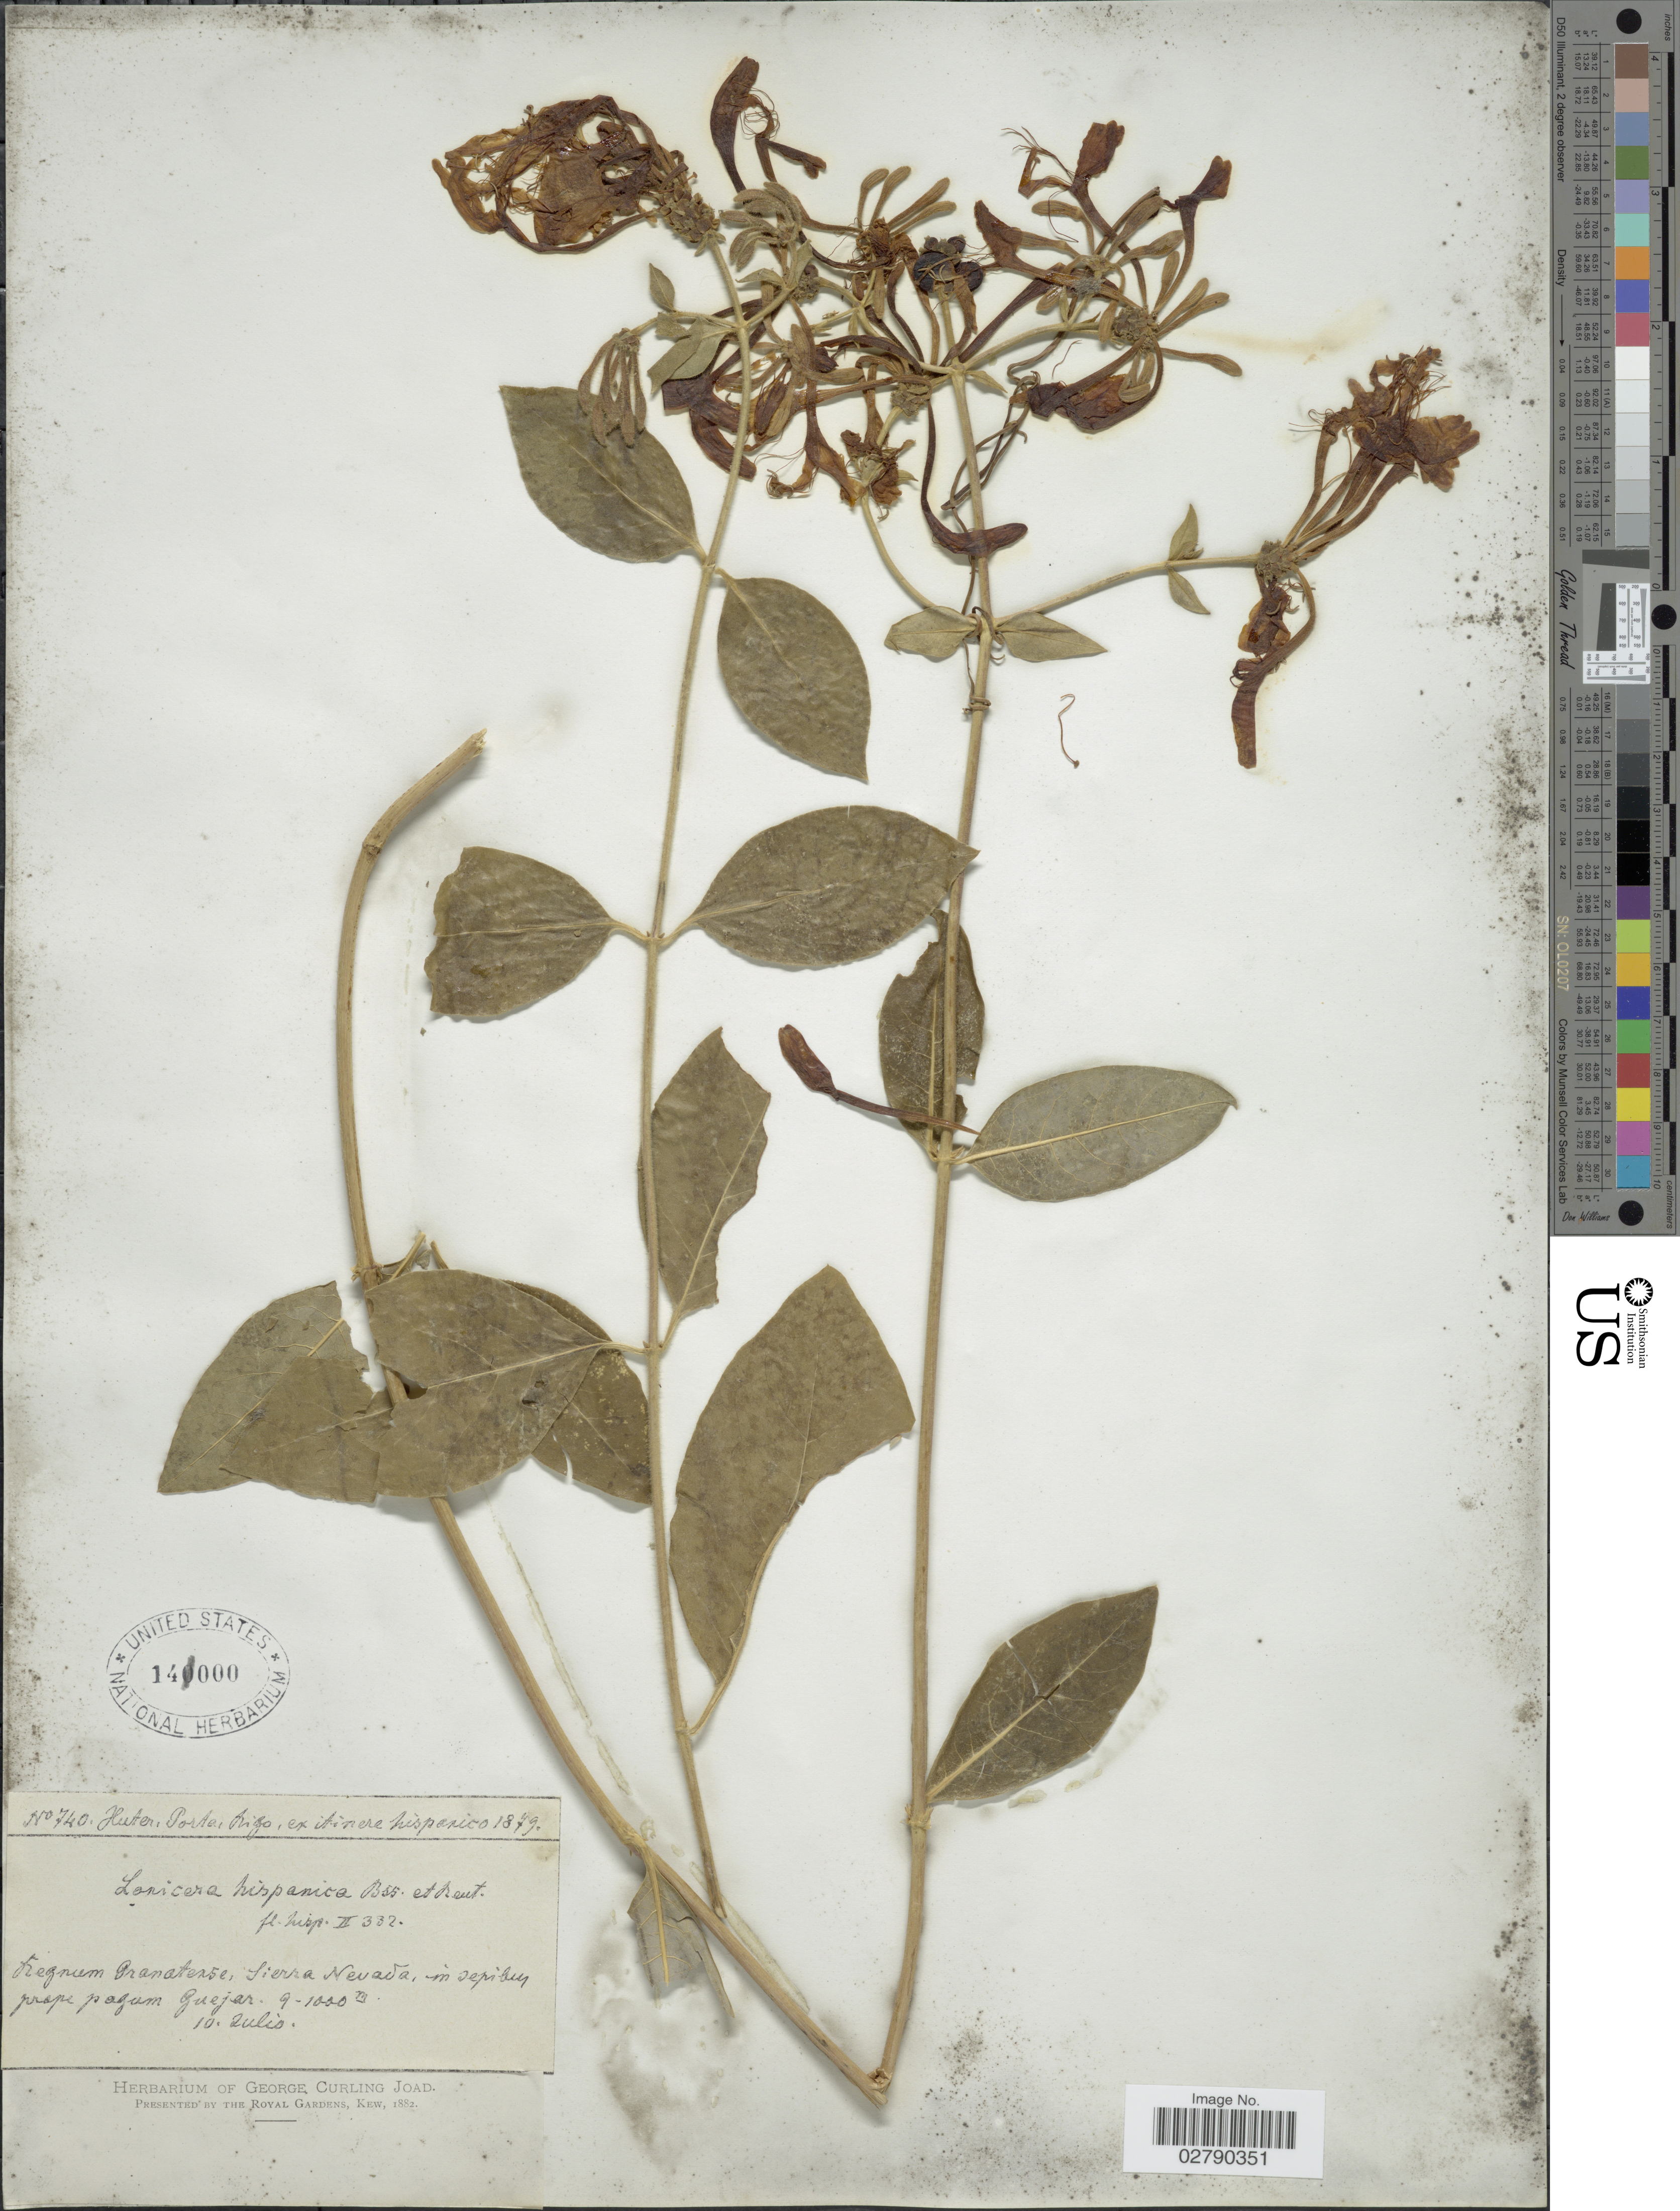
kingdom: Plantae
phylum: Tracheophyta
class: Magnoliopsida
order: Dipsacales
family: Caprifoliaceae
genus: Lonicera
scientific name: Lonicera hispanica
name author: Boiss. & Reut.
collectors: -. Huter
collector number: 740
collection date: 1879-07-10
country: Spain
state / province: Andalucía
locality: Fregnum Granatzse, Sierra Nevada, in sepibus prope pagum Guejar.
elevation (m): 900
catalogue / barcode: US 141000